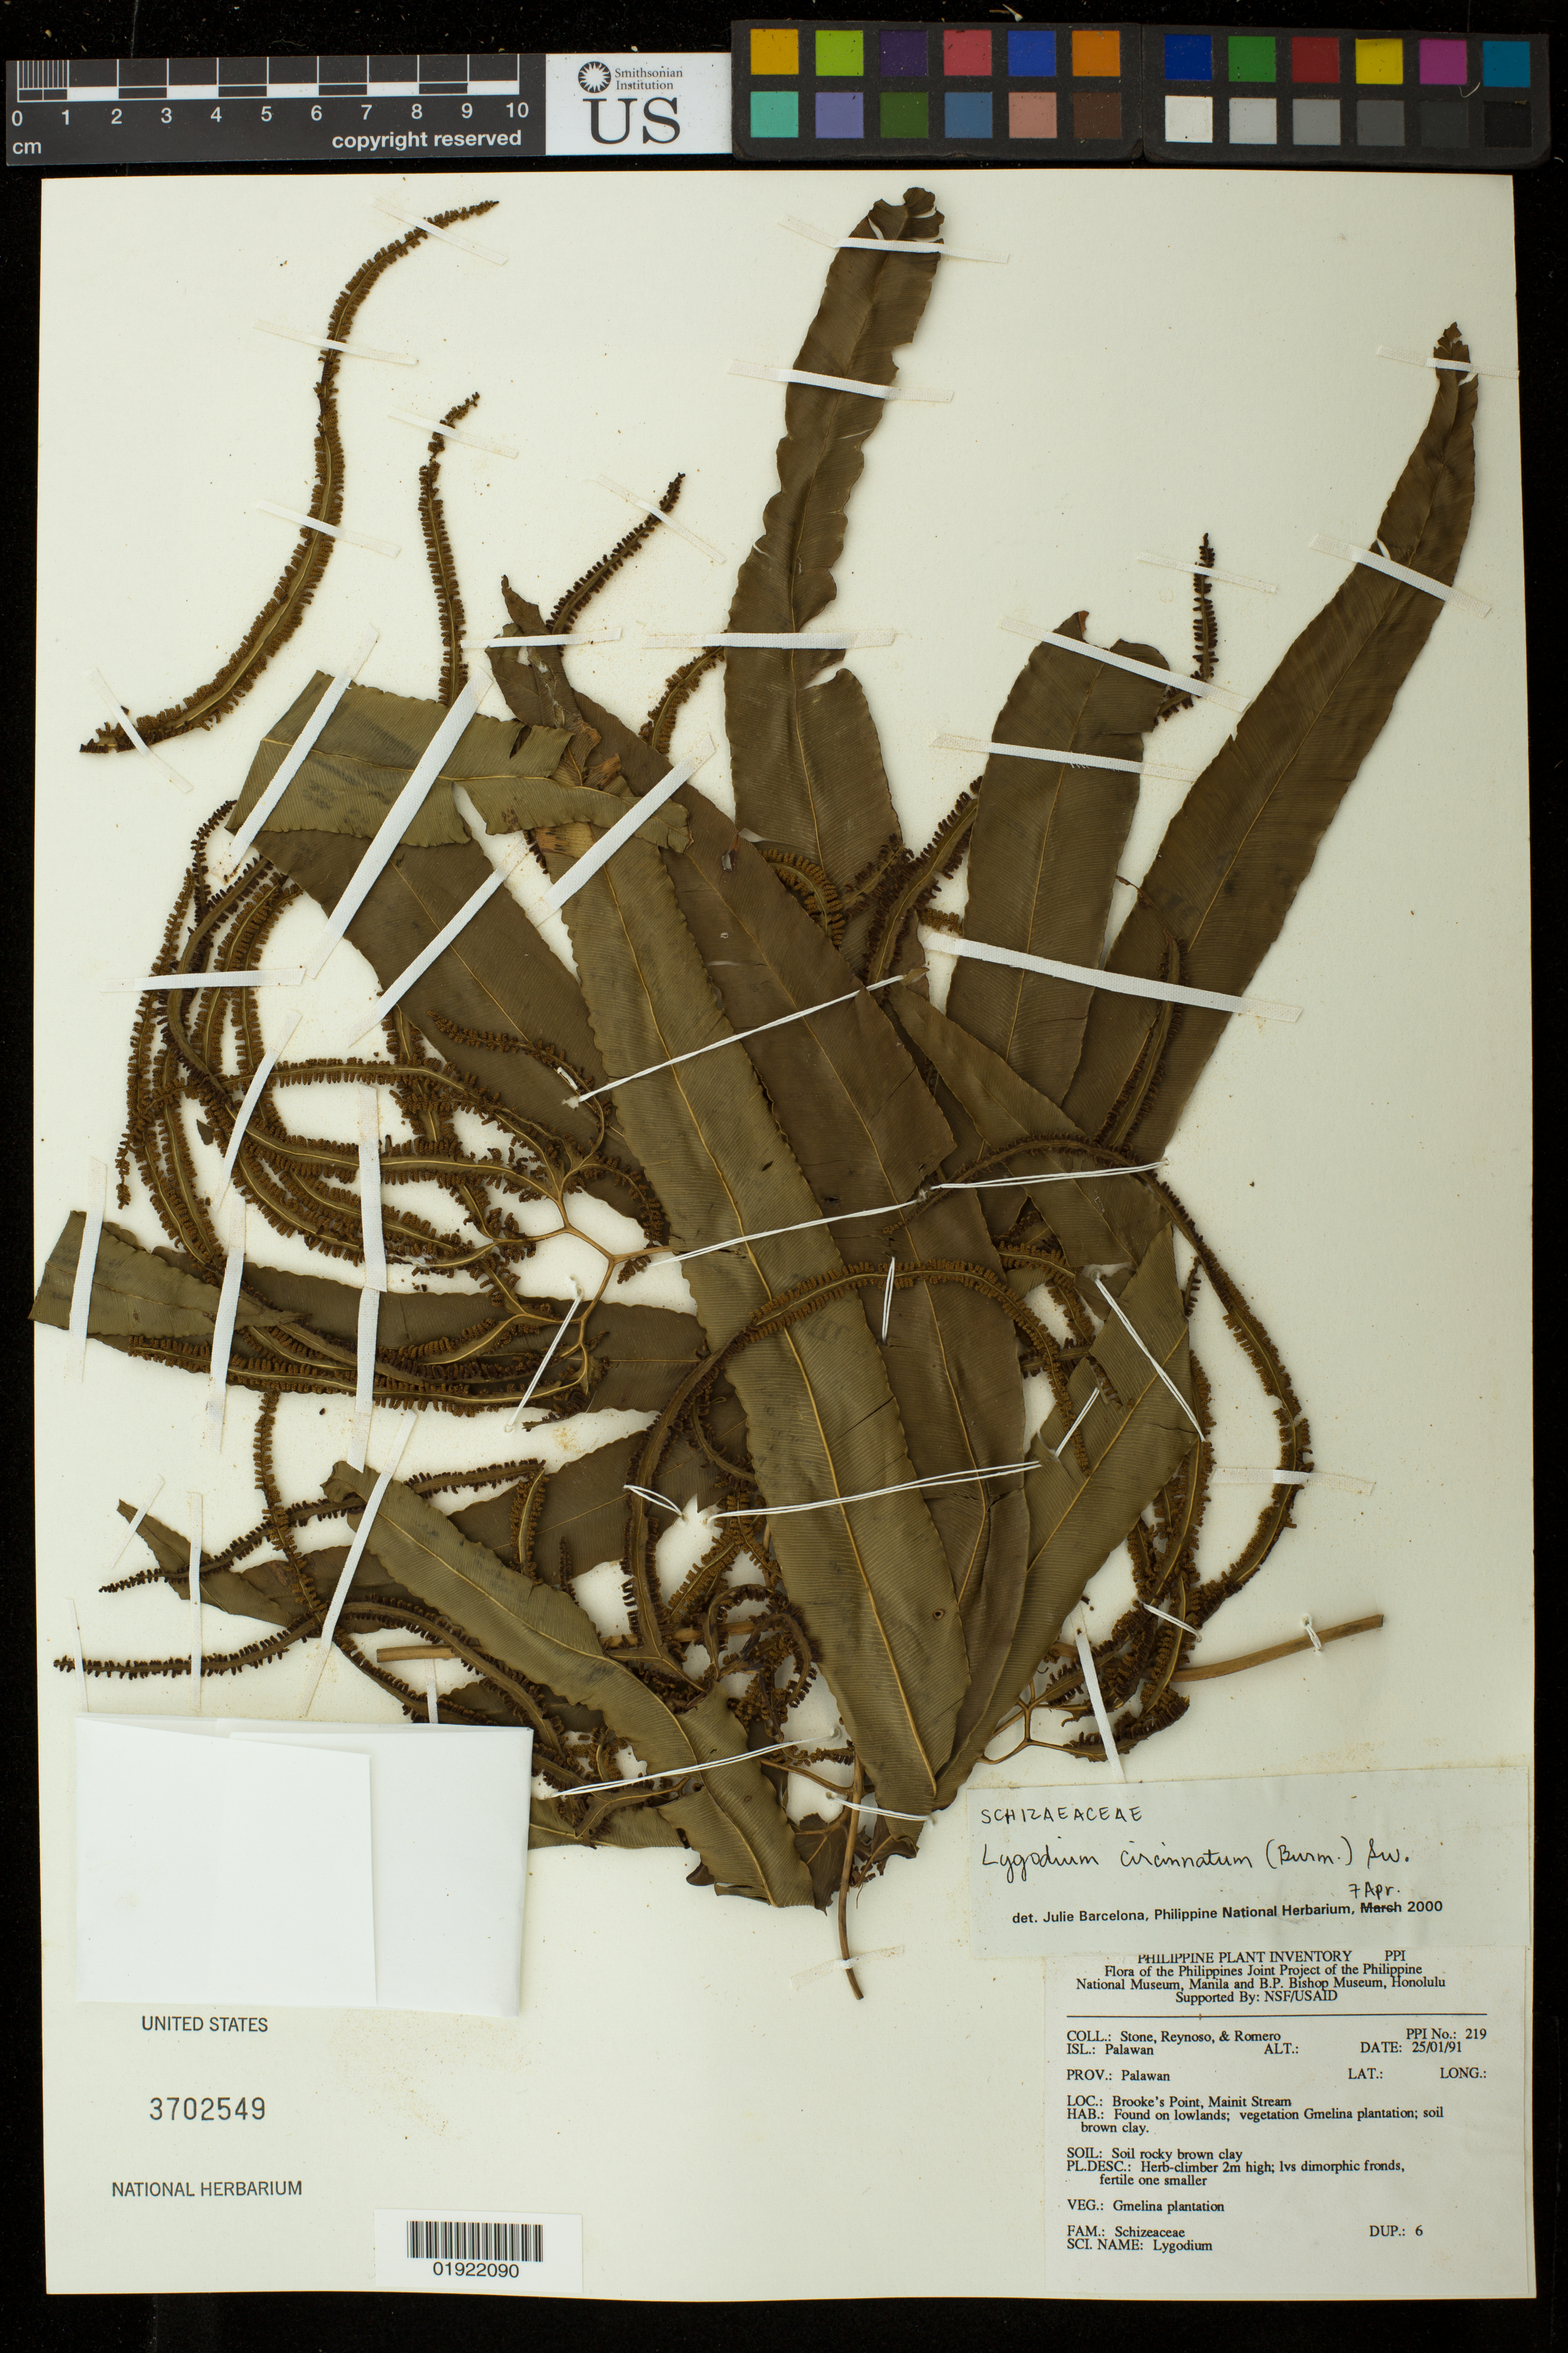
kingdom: Plantae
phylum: Tracheophyta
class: Polypodiopsida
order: Schizaeales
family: Lygodiaceae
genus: Lygodium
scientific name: Lygodium circinnatum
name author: (Burm.) Sw.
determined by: Barcelona, Julie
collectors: -. Stone, E. Reynoso & -. Romero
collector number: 219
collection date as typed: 25/01/91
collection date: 1991-01-25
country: Philippines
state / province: Mimaropa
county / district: Palawan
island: Palawan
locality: Brooke's Point, Mainit Stream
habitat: found on lowlands, vegetation Gemelina plantationi; soil brown clay, soil rocky brown clay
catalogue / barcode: US 3702549